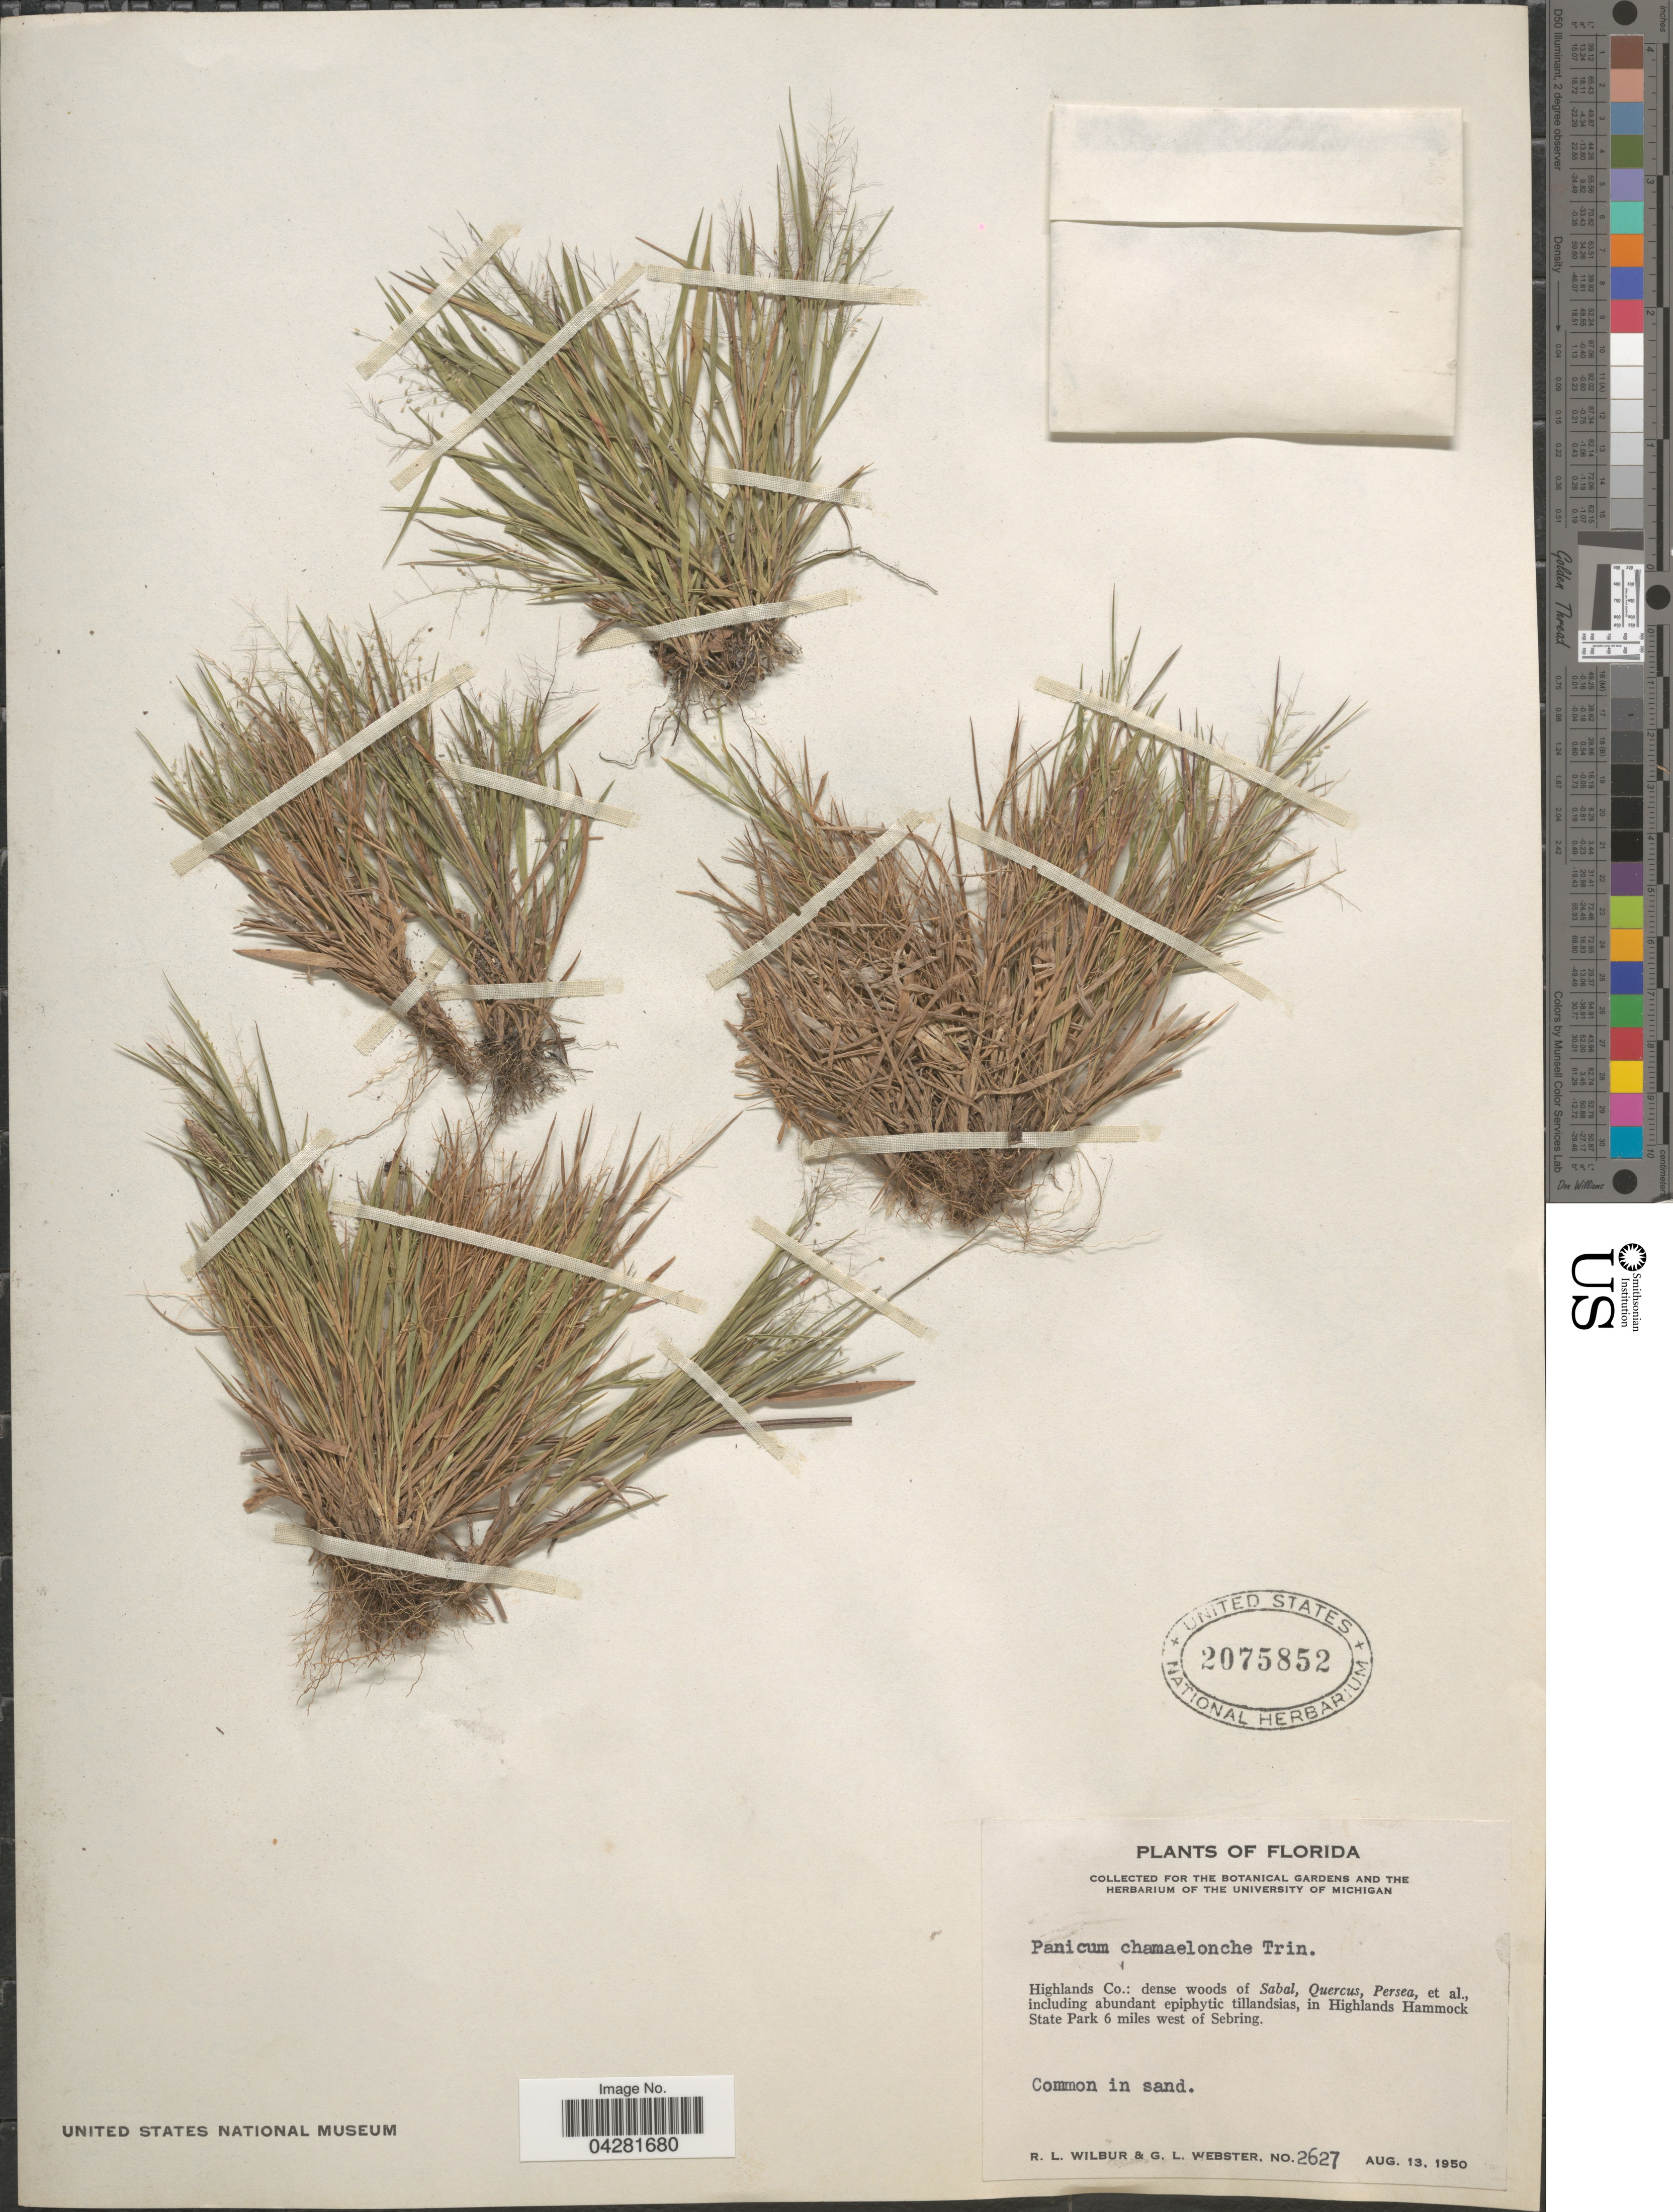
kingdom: Plantae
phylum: Tracheophyta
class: Liliopsida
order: Poales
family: Poaceae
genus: Dichanthelium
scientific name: Dichanthelium ensifolium var. ensifolium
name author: (Baldwin ex Elliot) Gould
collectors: R. L. Wilbur & G. L. Webster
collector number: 2627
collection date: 1950-08-13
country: United States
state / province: Florida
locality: Highlands Co.: in Highlands Hammock State Park 6 miles west of Sebring.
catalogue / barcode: US 2075852